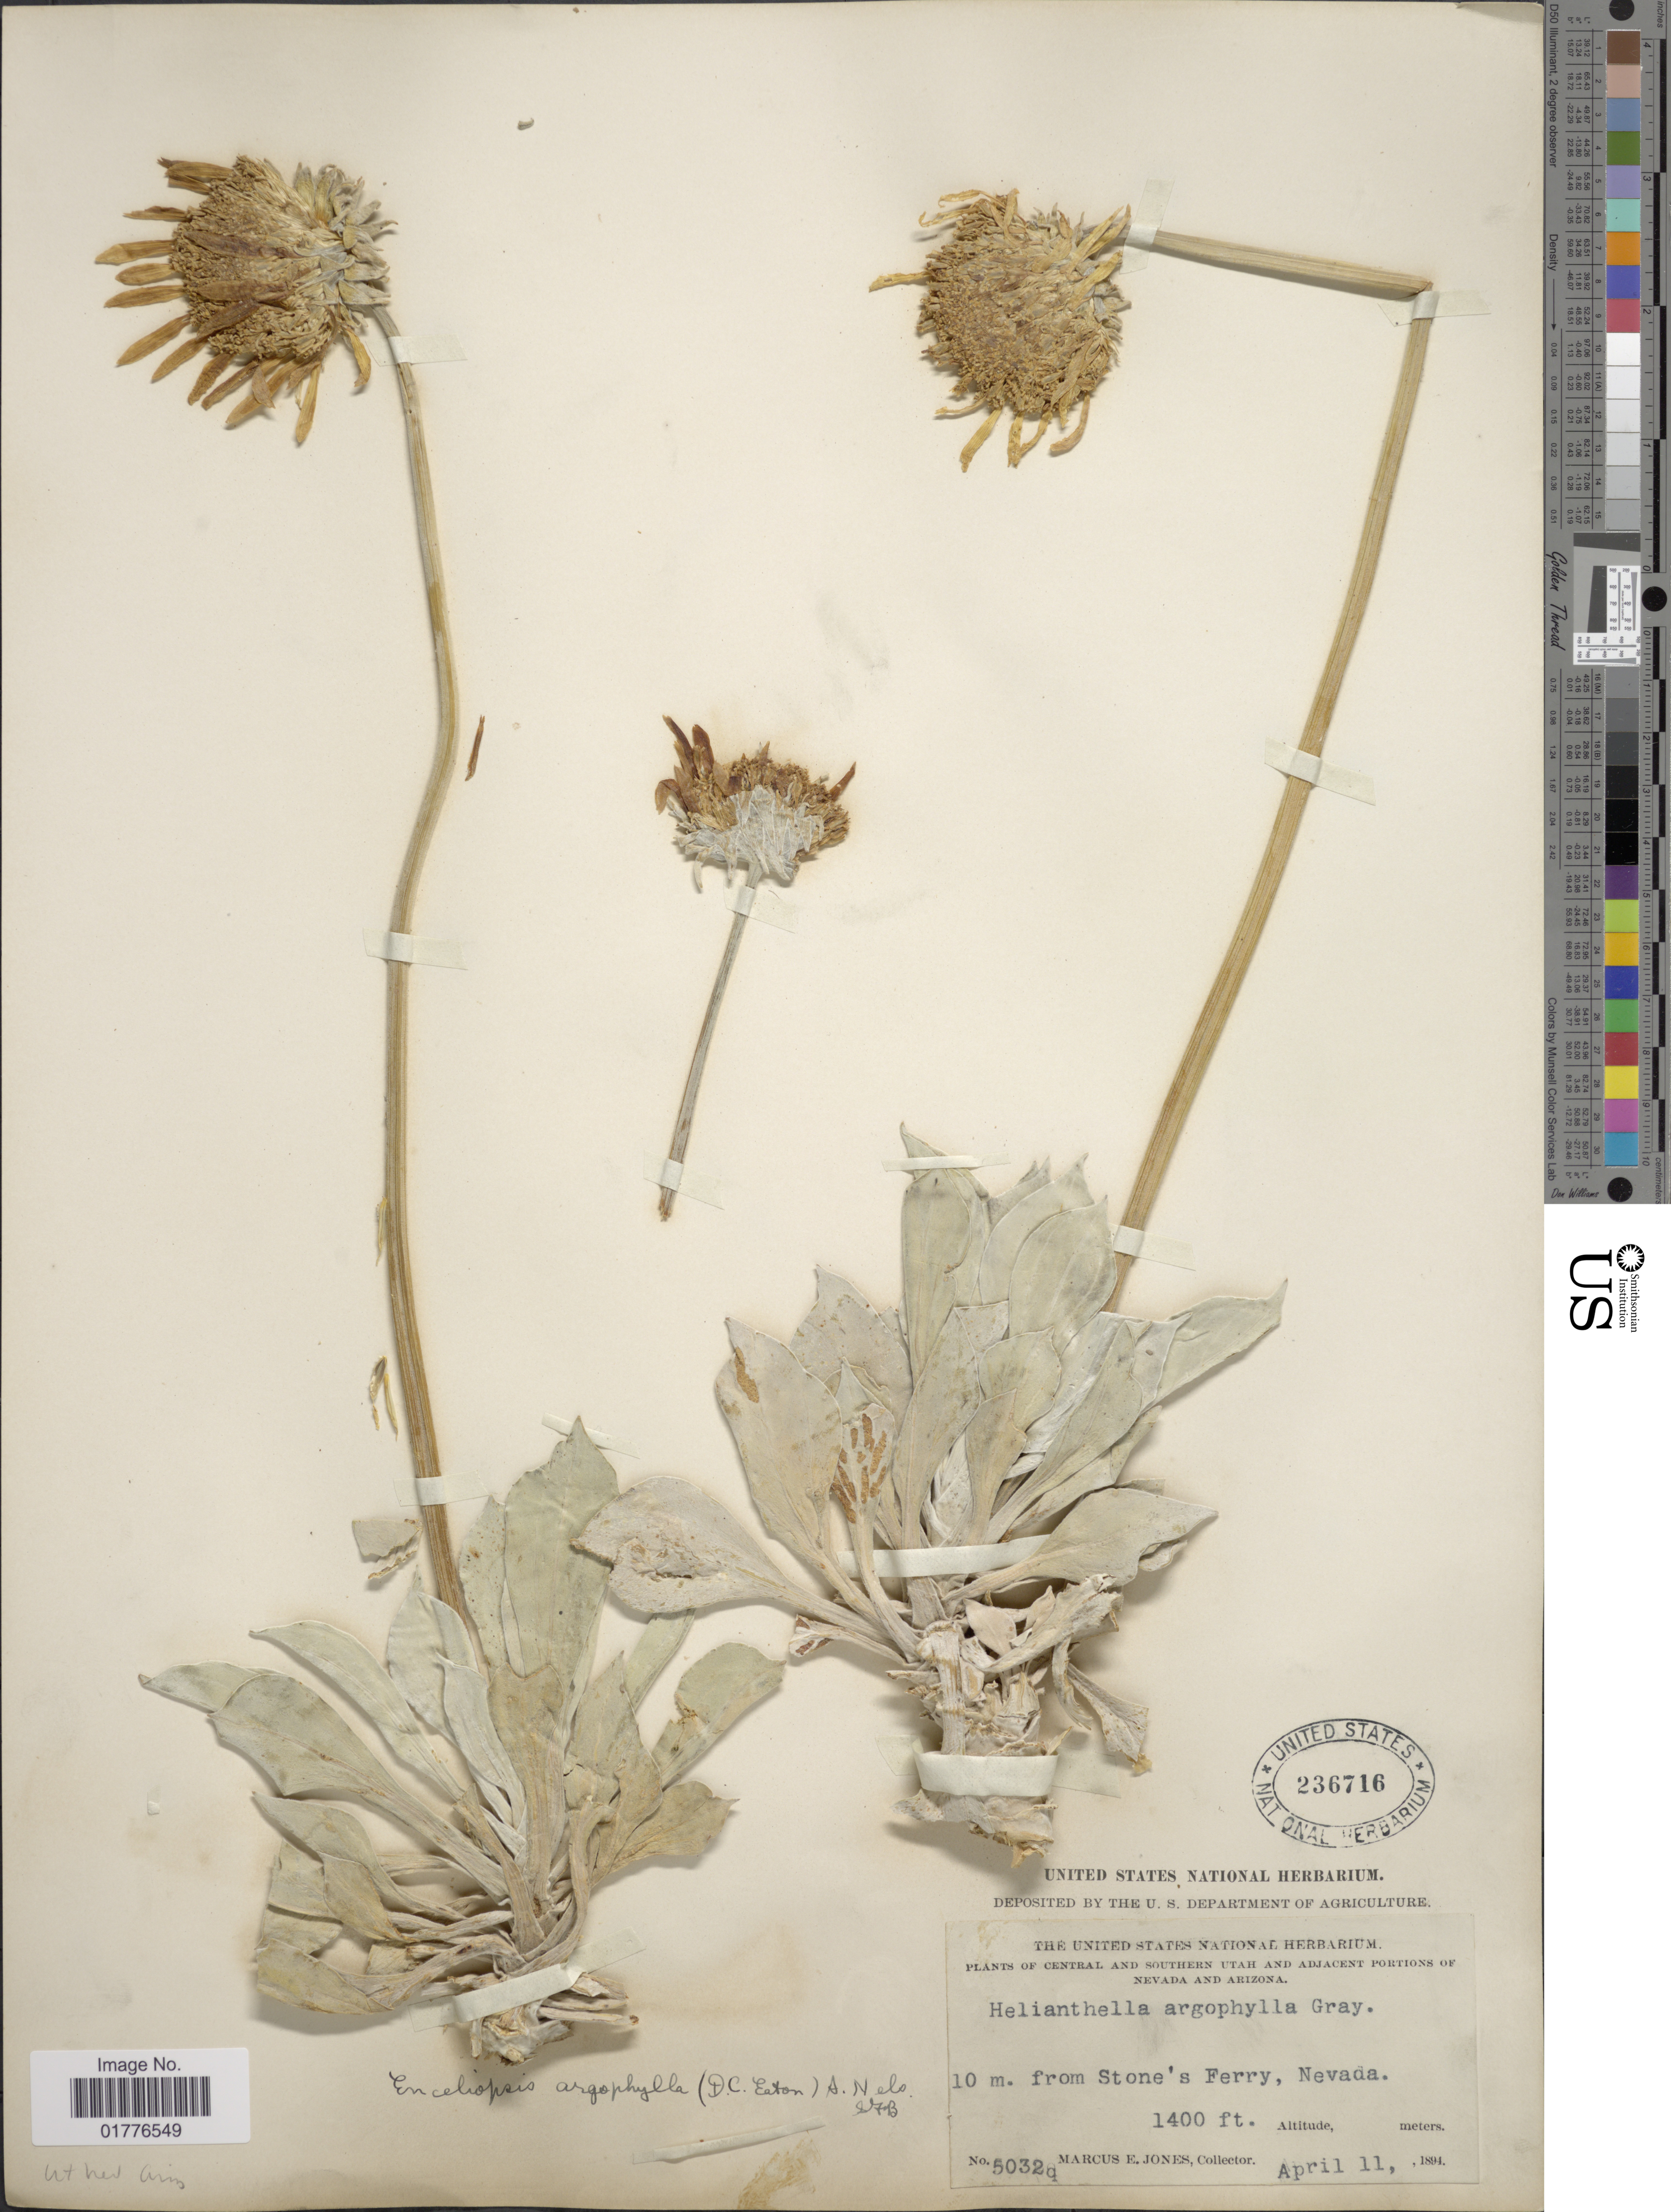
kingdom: Plantae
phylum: Tracheophyta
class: Magnoliopsida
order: Asterales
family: Asteraceae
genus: Enceliopsis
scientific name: Enceliopsis argophylla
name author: (D.C. Eaton) A. Nelson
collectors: M. E. Jones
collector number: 5032q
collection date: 1894-04-11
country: United States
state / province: Nevada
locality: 10 m. from Stone's Ferry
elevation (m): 427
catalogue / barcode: US 236716